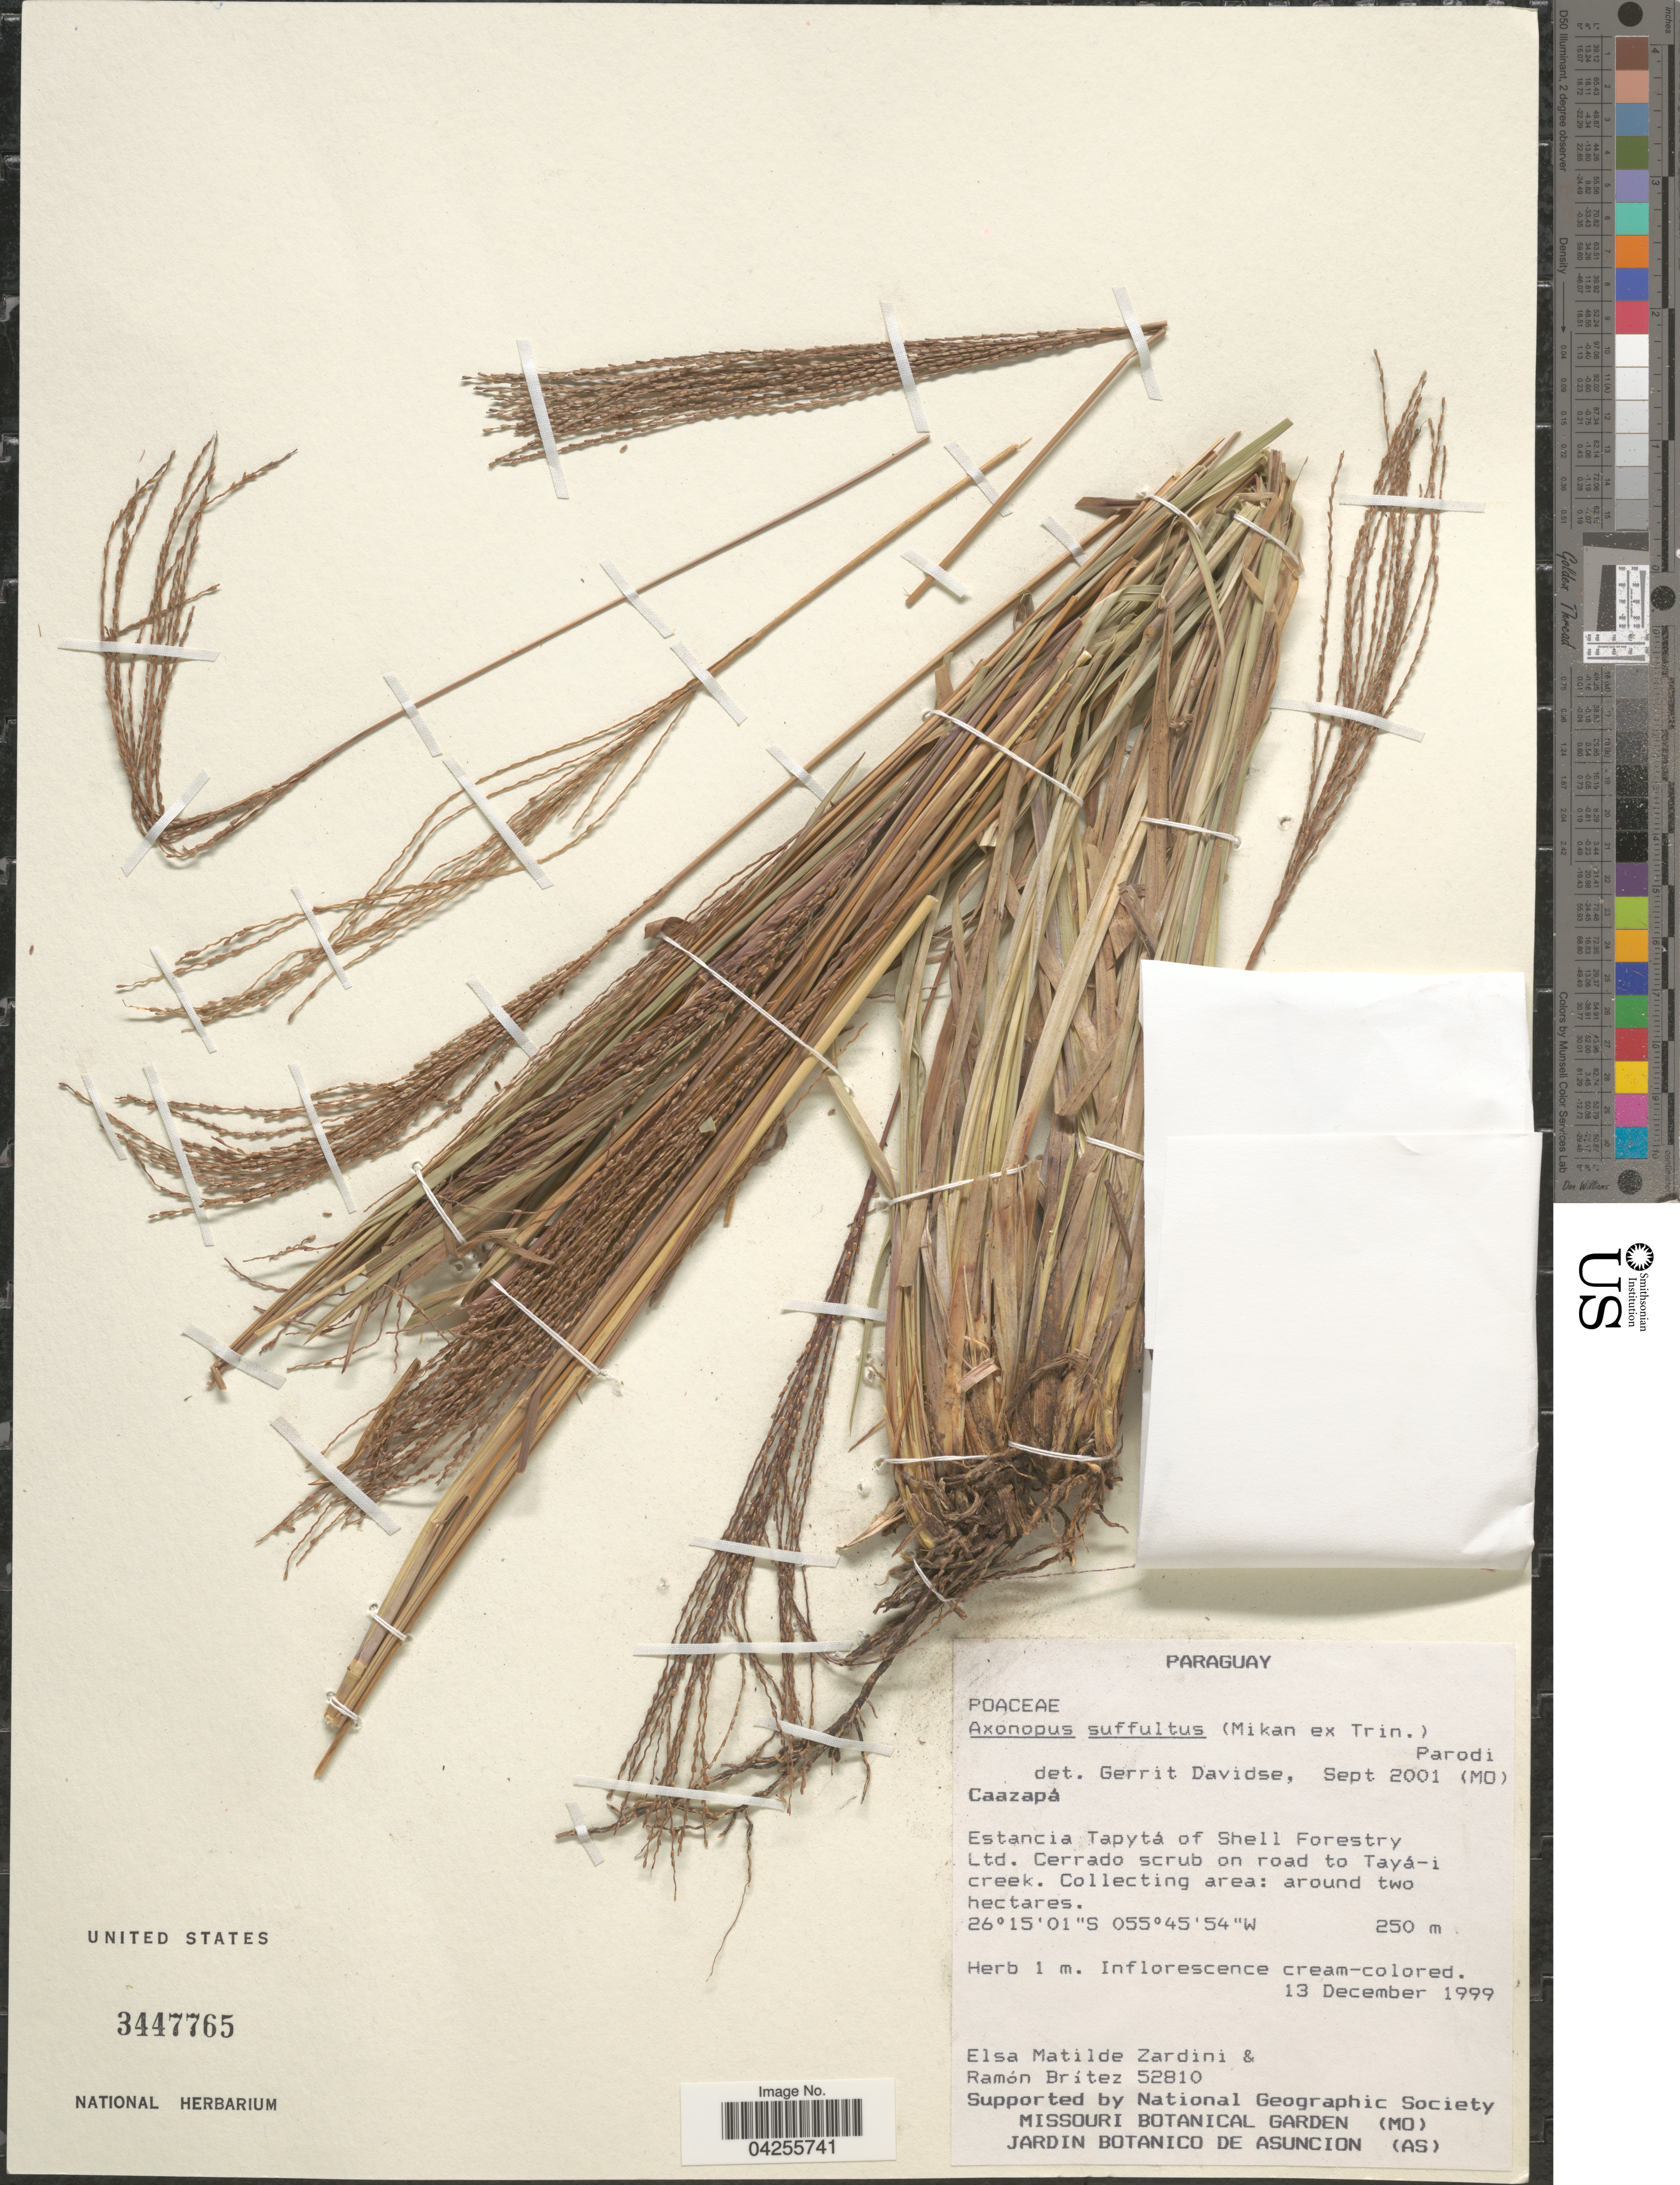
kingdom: Plantae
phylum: Tracheophyta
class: Liliopsida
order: Poales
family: Poaceae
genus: Axonopus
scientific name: Axonopus suffultus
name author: (Nees) Kuhlm.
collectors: E. M. Zardini & R. Brítez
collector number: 52810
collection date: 1999-12-13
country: Paraguay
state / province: Caazapa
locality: Estancia Tapytá of Shell Forestry Ltd. Cerrado scrub on road to Tayá-i creek.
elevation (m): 250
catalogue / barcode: US 3447765